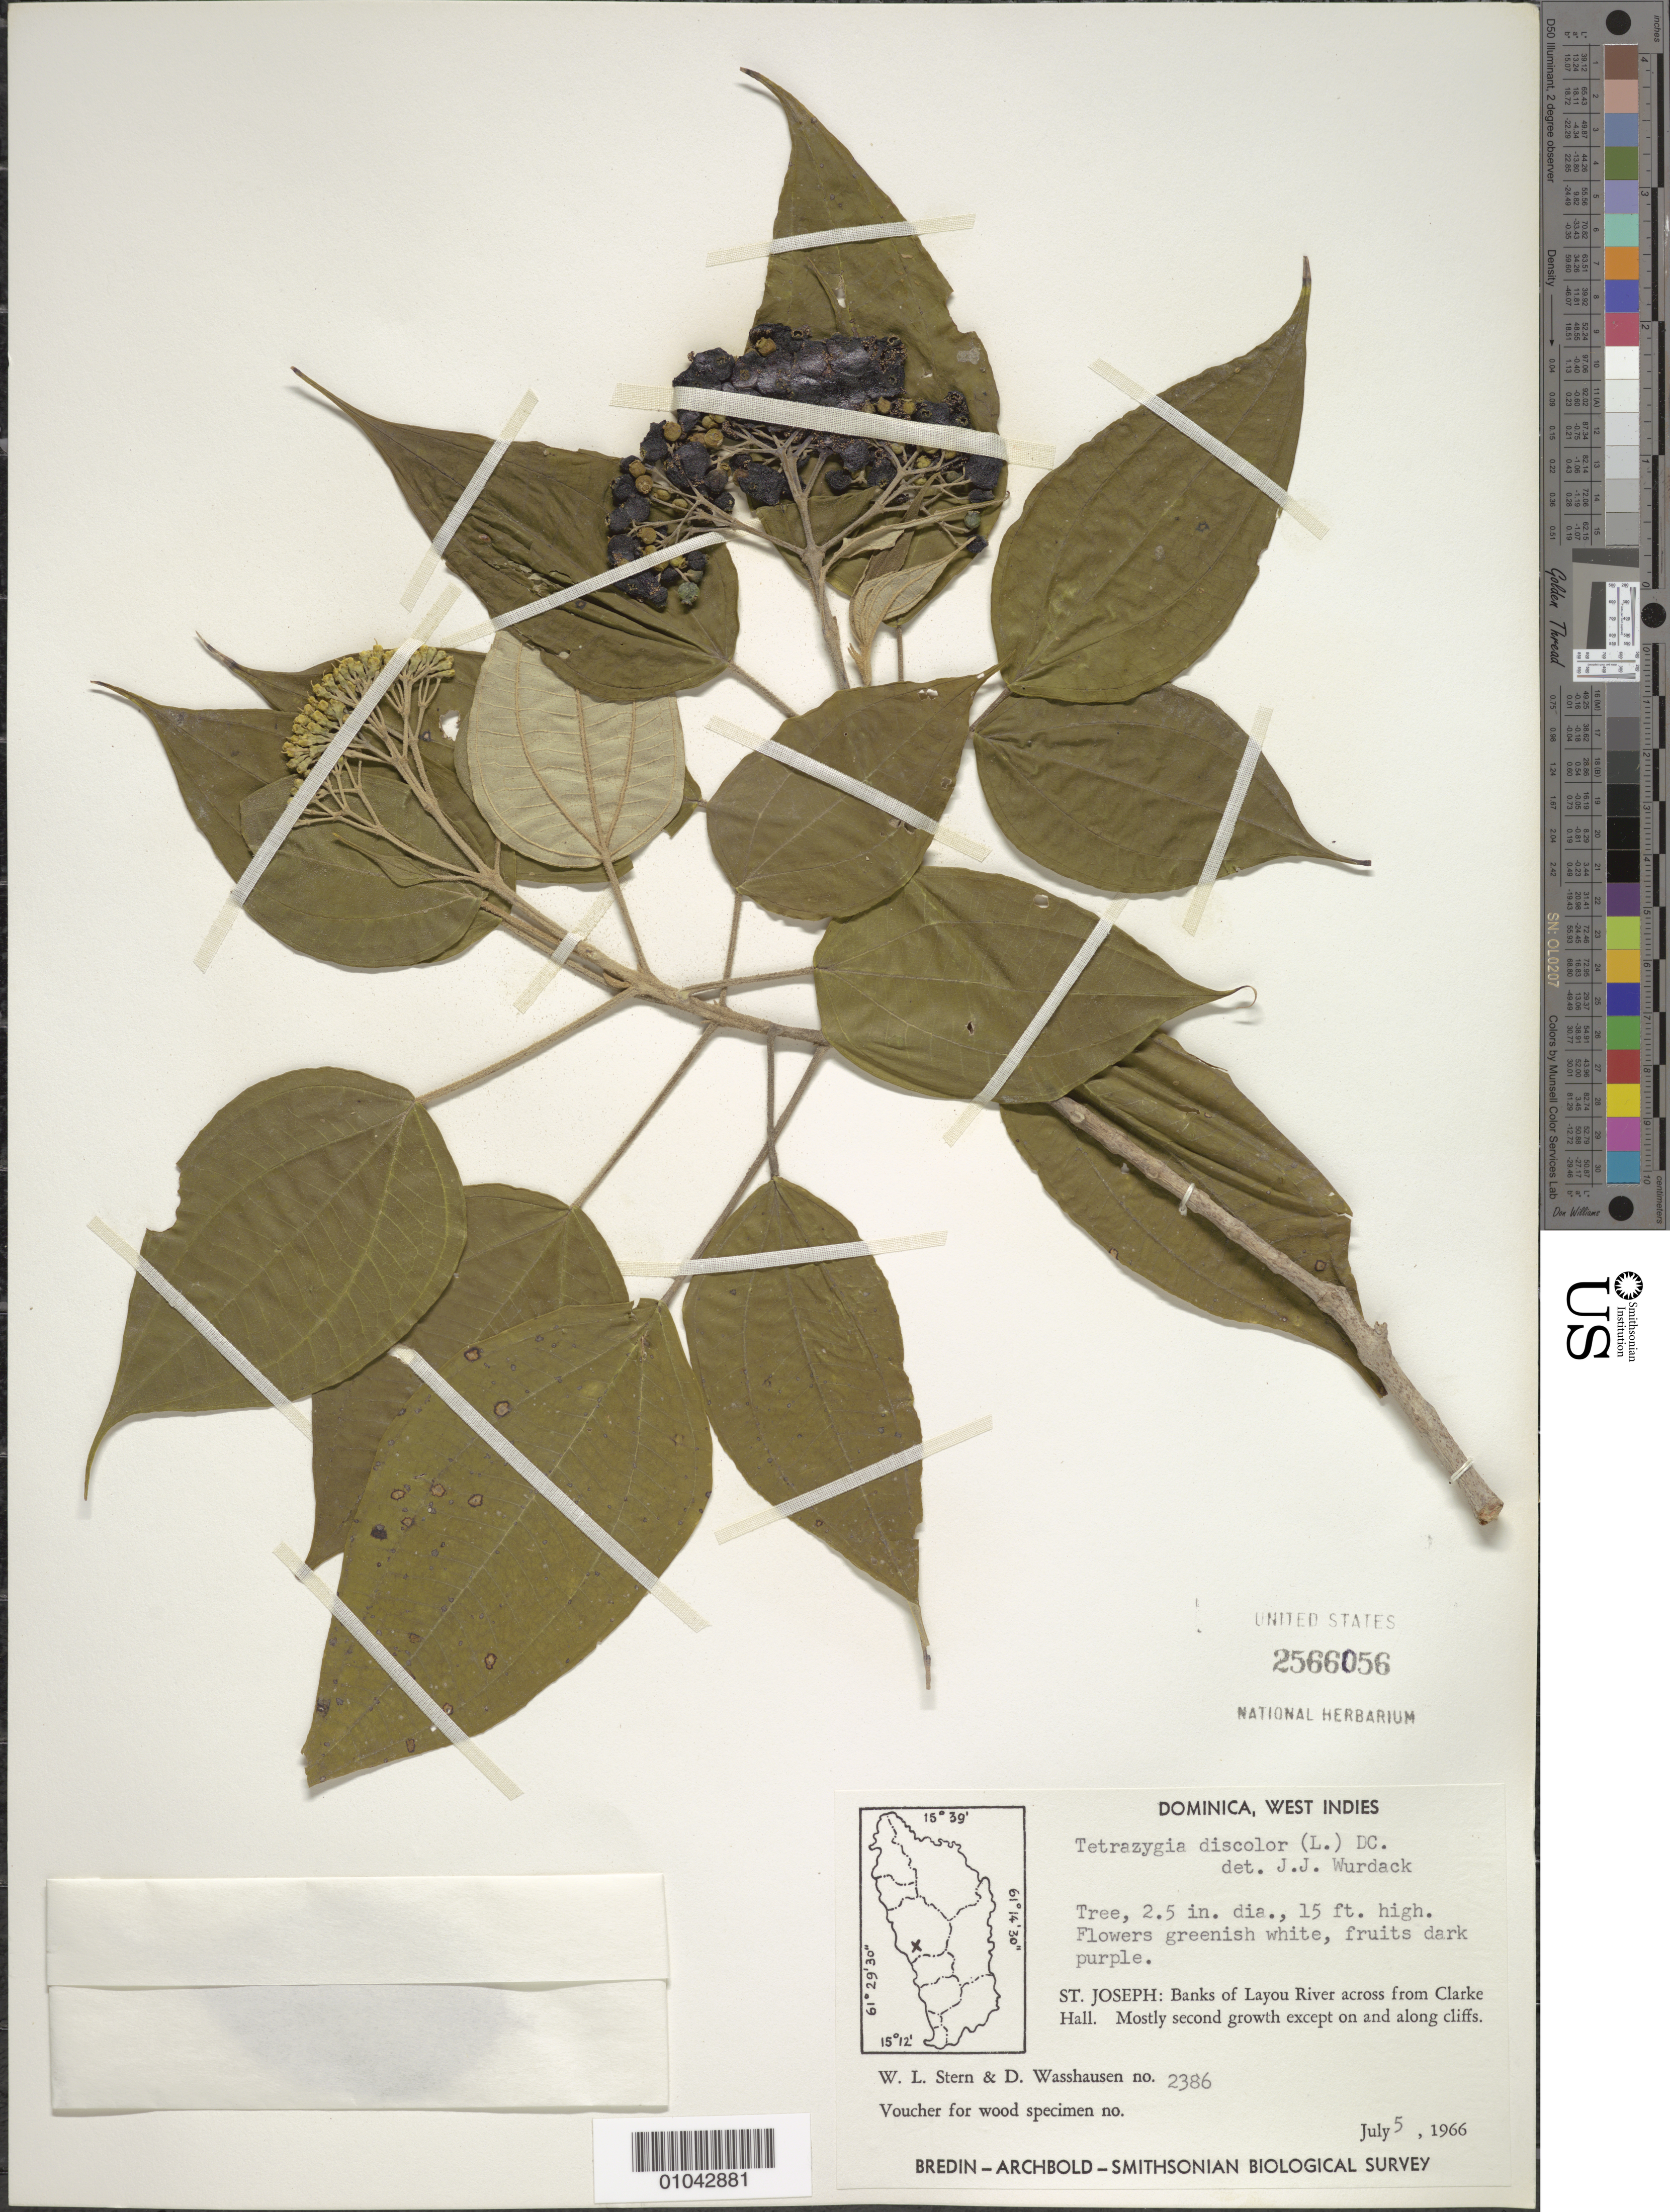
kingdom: Plantae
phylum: Tracheophyta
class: Magnoliopsida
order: Myrtales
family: Melastomataceae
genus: Tetrazygia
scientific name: Tetrazygia discolor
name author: (L.) DC.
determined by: Wurdack, John J., (US), US (UNITED STATES)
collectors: W. L. Stern & D. C. Wasshausen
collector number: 2386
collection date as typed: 05 Jul 1966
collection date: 1966-07-05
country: Dominica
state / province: St. Joseph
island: Dominica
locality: Banks of Layou River across from Clarke Hall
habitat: Mostly second growth except on and along cliffs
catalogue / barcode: US 2566056